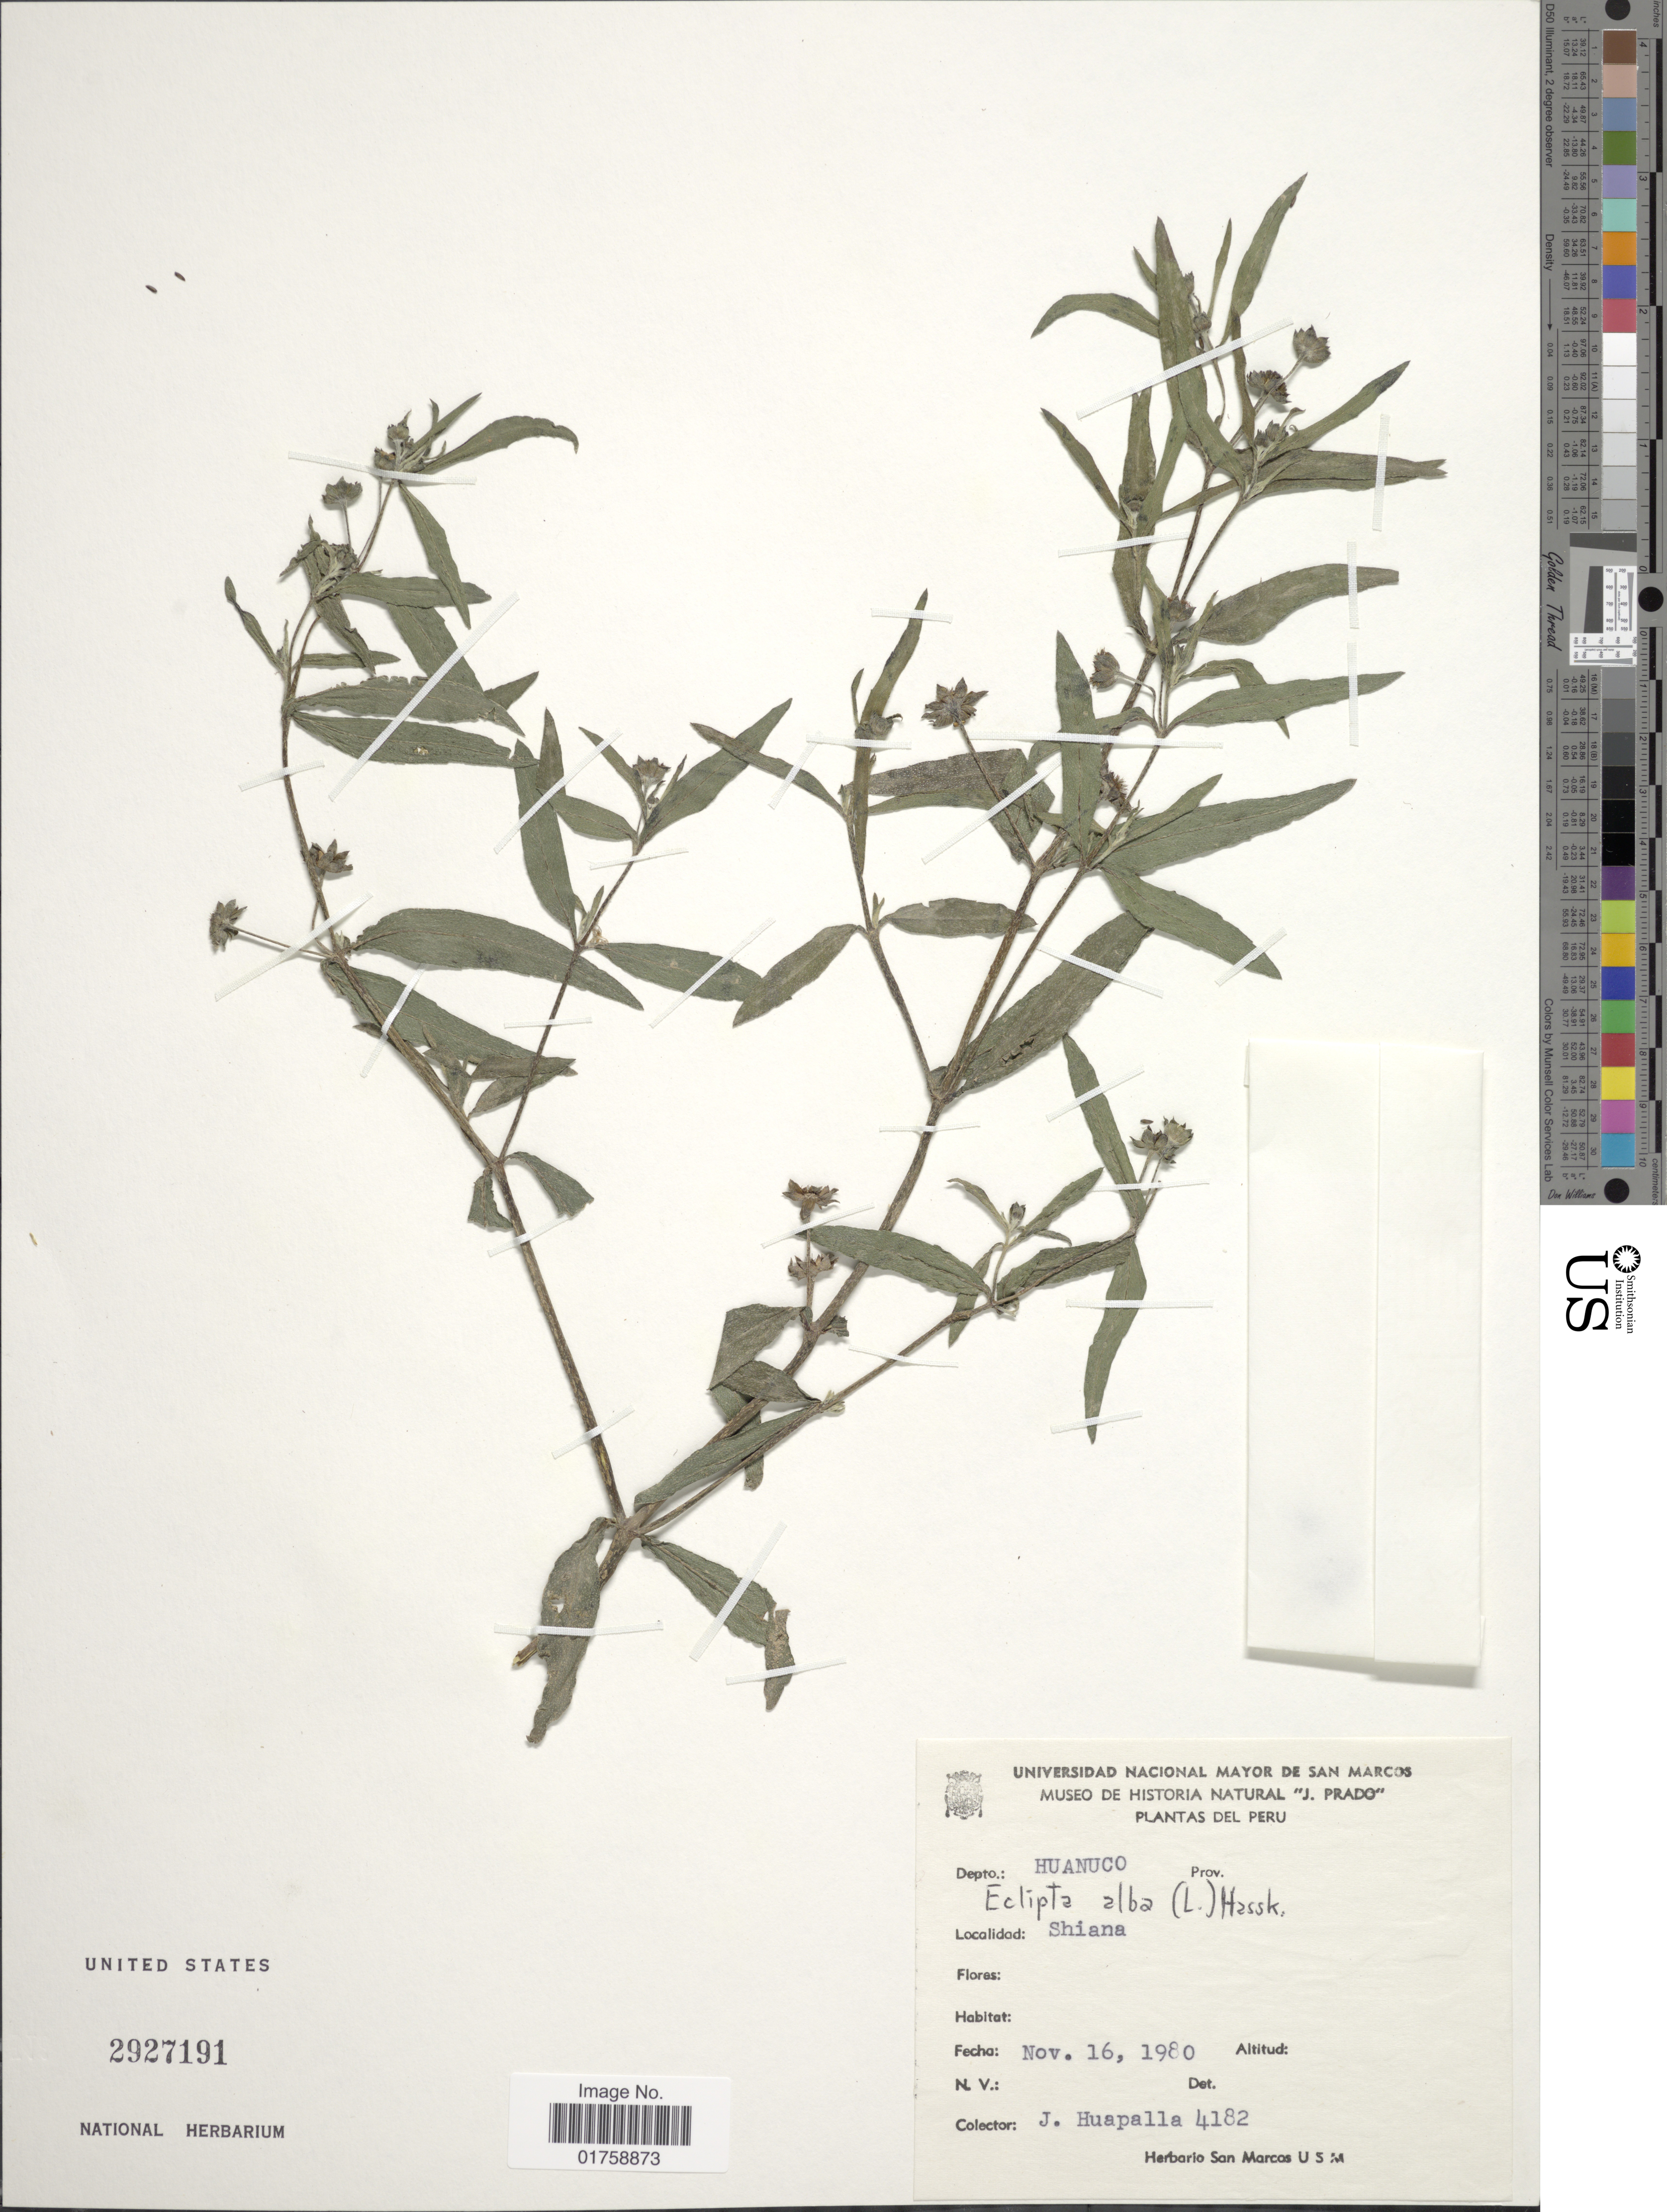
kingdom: Plantae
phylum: Tracheophyta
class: Magnoliopsida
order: Asterales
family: Asteraceae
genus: Eclipta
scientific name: Eclipta alba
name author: (L.) Hassk.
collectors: J. Huapalla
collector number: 4182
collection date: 1980-11-16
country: Peru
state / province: Huánuco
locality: Prov. Shiana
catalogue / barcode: US 2927191